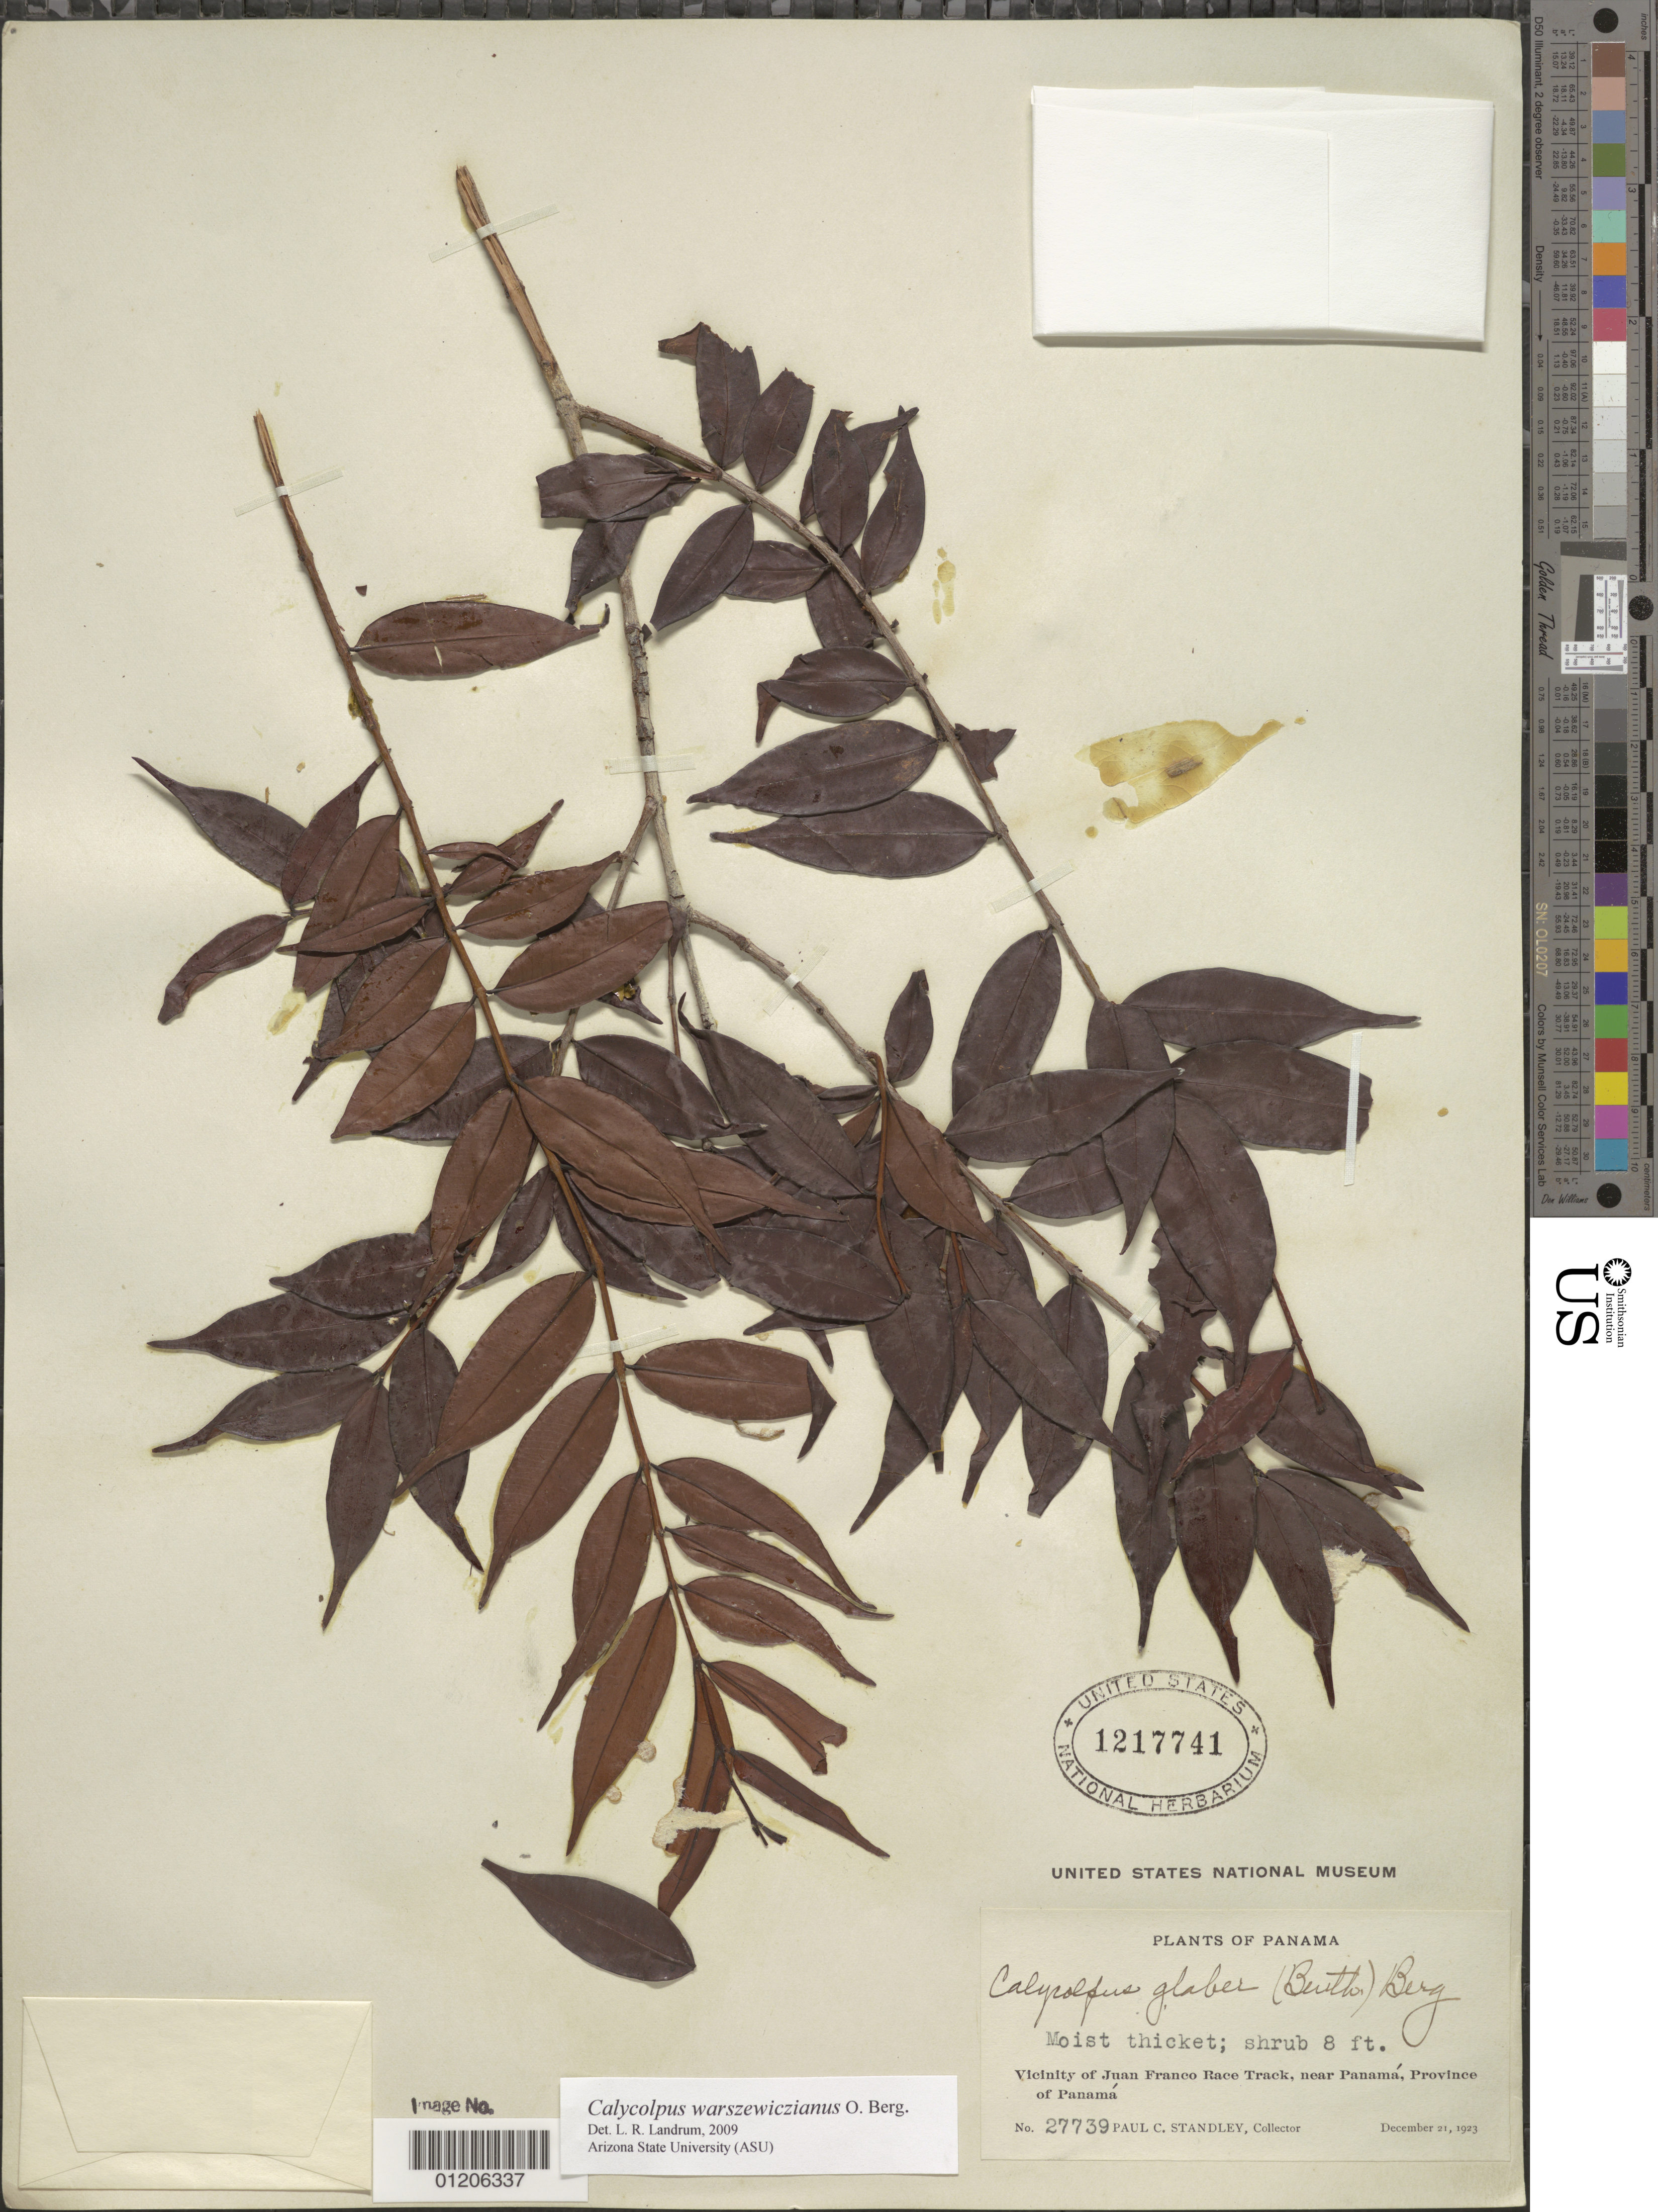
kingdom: Plantae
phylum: Tracheophyta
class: Magnoliopsida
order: Myrtales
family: Myrtaceae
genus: Calycolpus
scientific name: Calycolpus warszewiczianus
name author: O. Berg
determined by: Landrum, L. R.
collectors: P. C. Standley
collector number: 27739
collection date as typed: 21 Dec 1923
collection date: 1923-12-21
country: Panama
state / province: Panamá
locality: Vicinity of Juan Franco Race Track, near Panamá.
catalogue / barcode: US 1217741